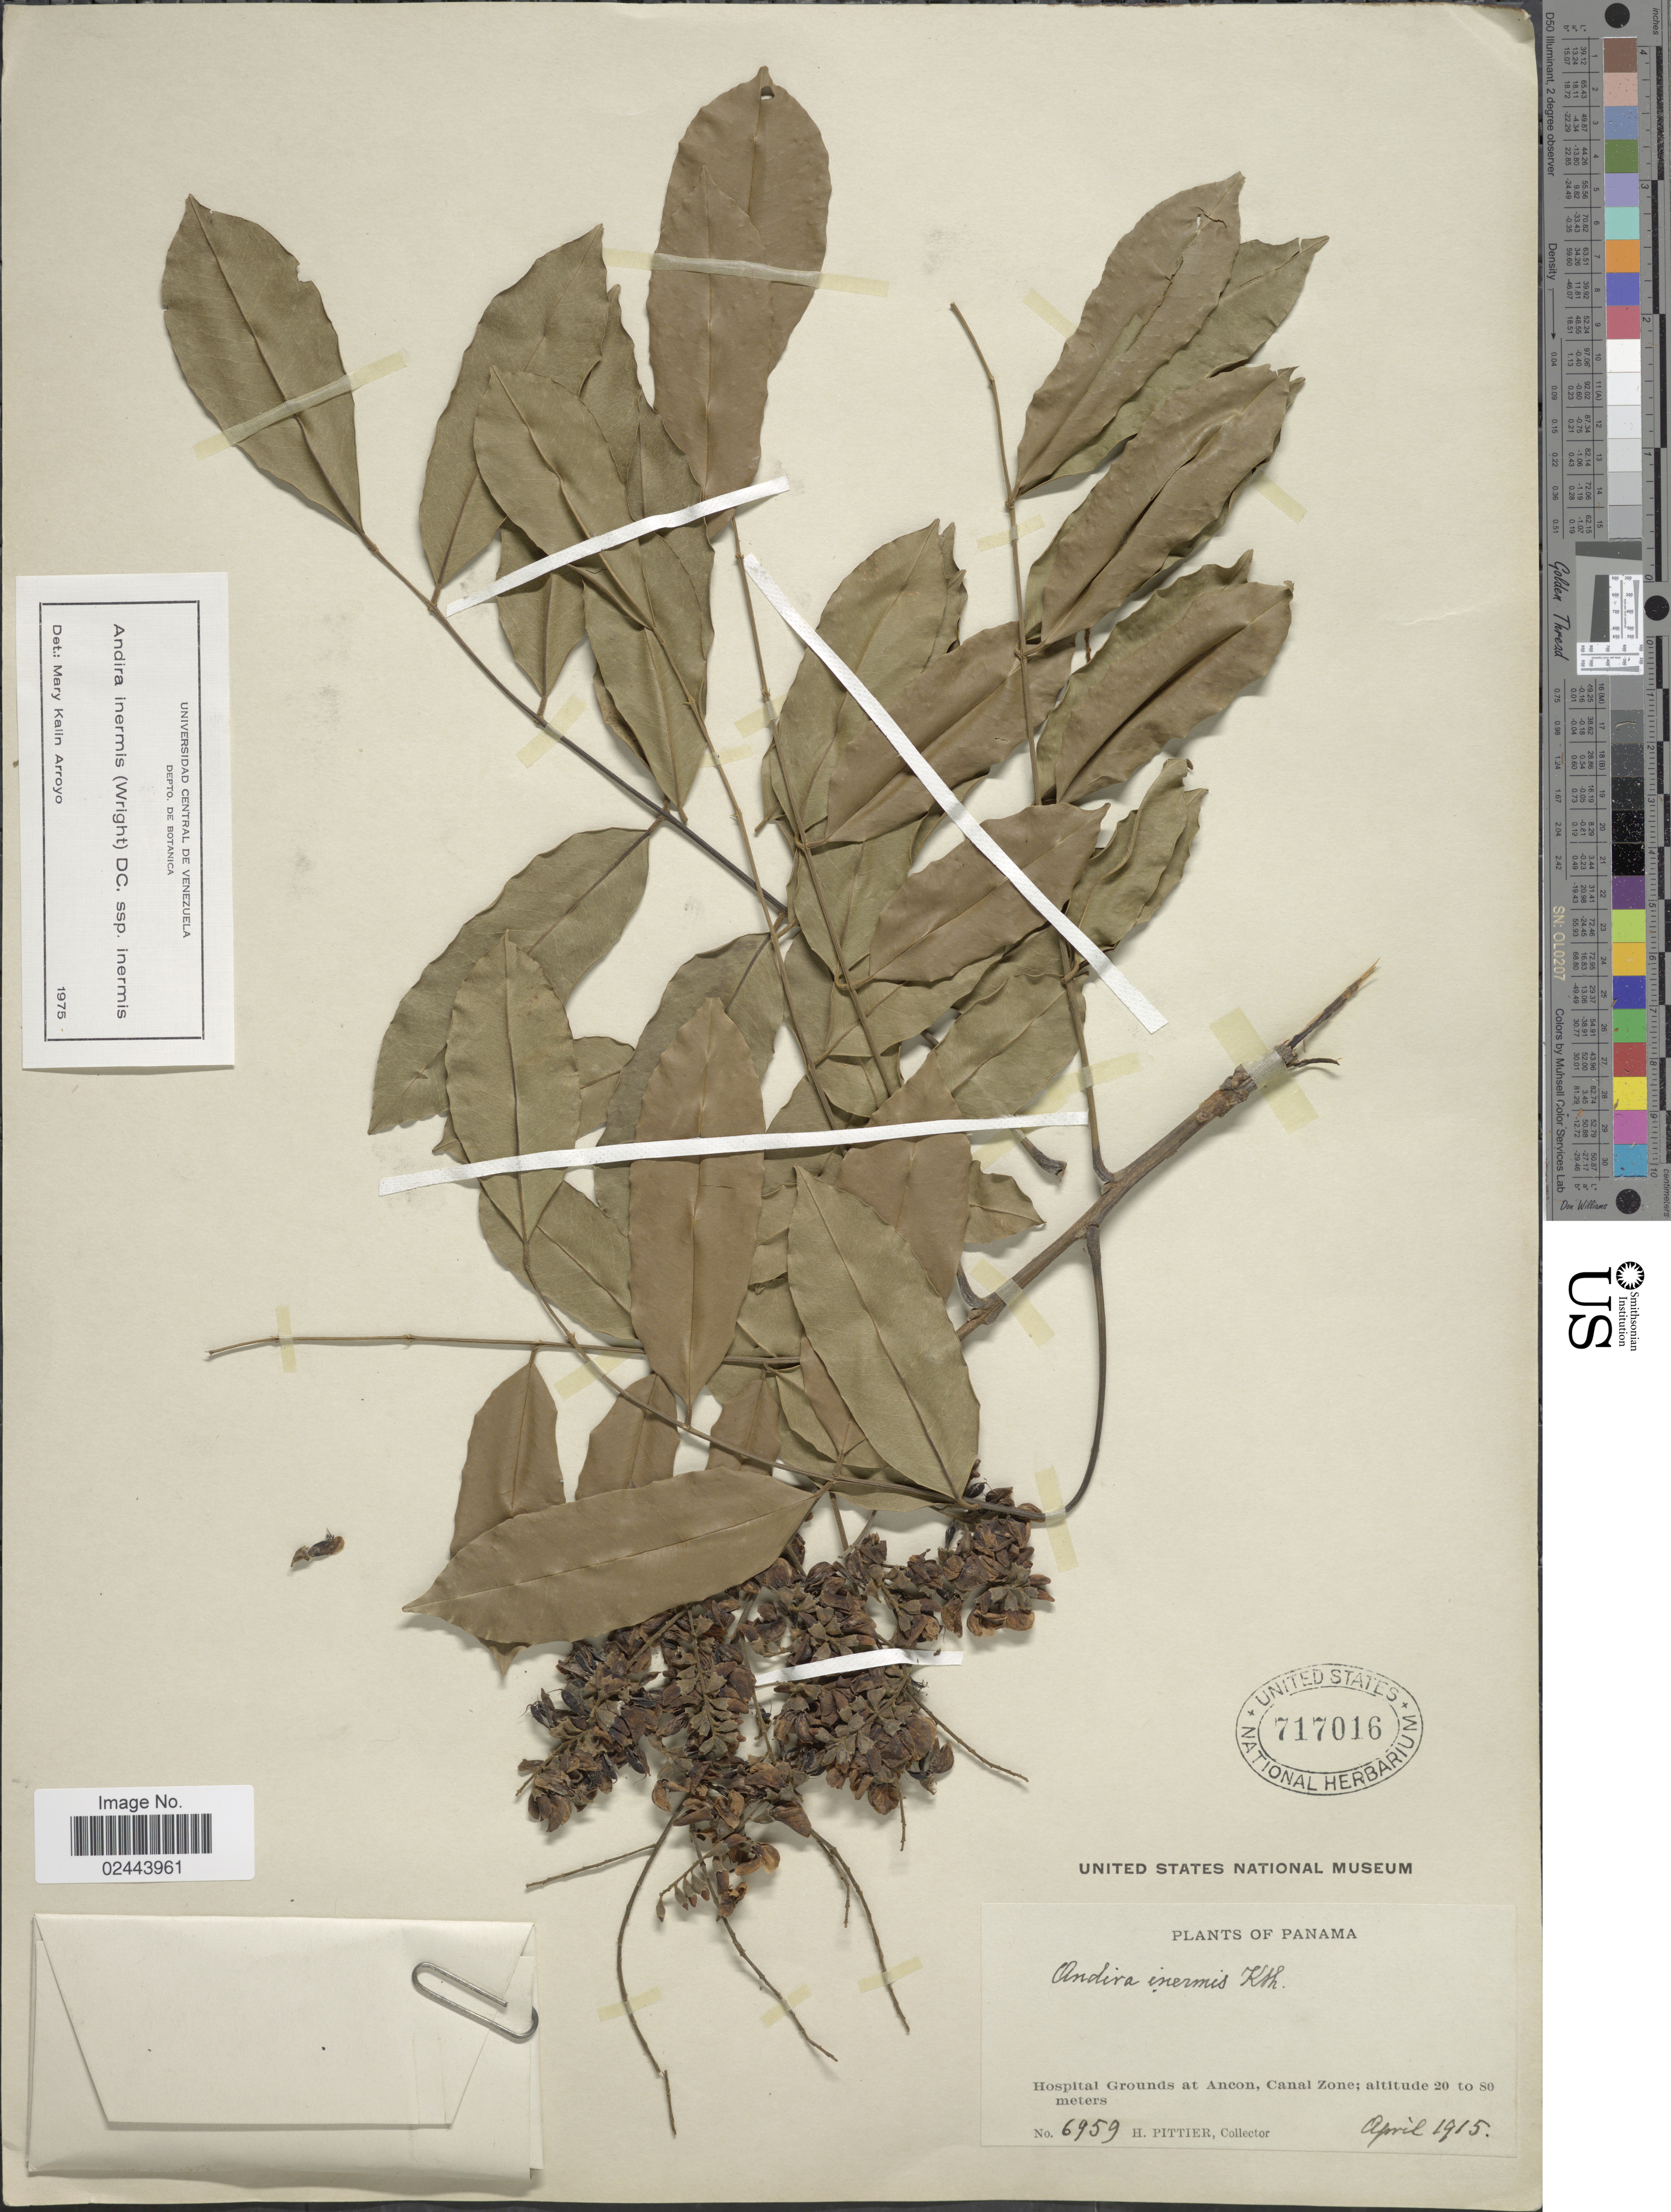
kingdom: Plantae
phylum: Tracheophyta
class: Magnoliopsida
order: Fabales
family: Fabaceae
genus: Andira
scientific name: Andira inermis subsp. inermis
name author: (W. Wright) Kunth ex DC.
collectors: H. F. Pittier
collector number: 6959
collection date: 1915-04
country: Panama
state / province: Colón / Panamá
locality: Hospital Grounds at Ancon, Canal Zone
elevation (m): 20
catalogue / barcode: US 717016